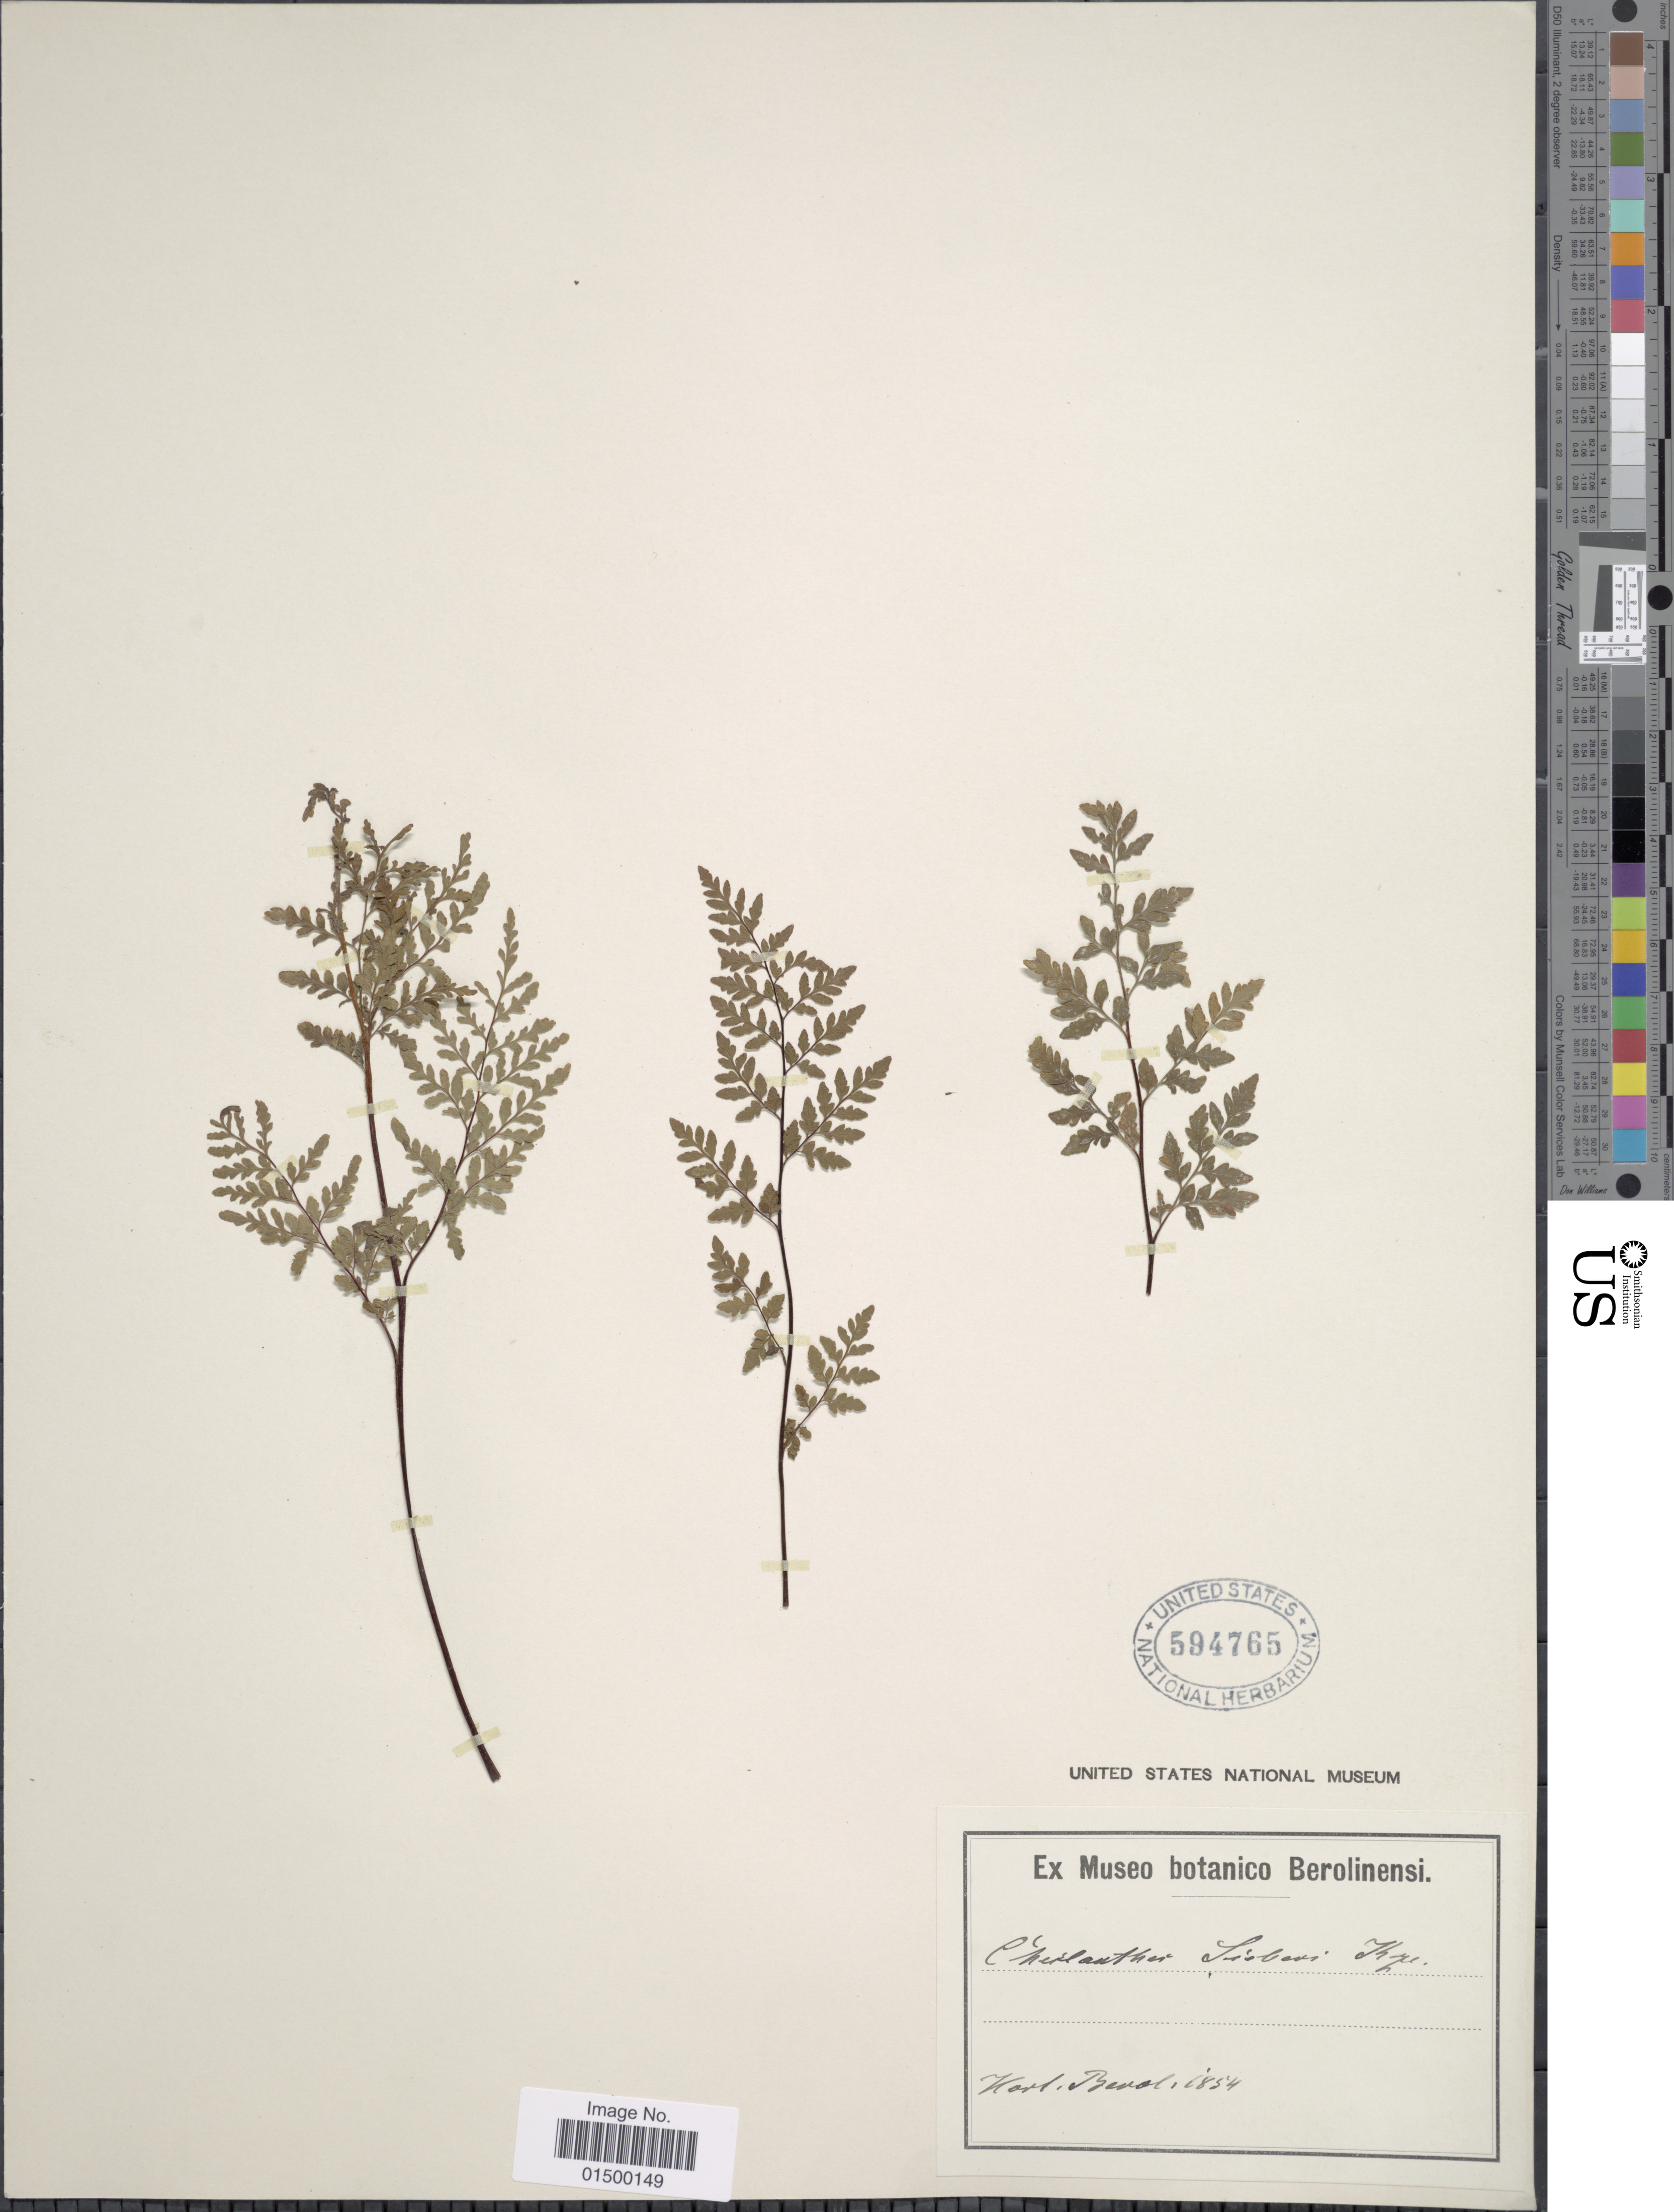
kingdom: Plantae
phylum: Tracheophyta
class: Polypodiopsida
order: Polypodiales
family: Pteridaceae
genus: Cheilanthes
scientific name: Cheilanthes sieberi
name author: Kunze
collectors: ex Mus. Bot. Berolinensi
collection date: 1854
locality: Hort. Berol.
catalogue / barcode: US 594765